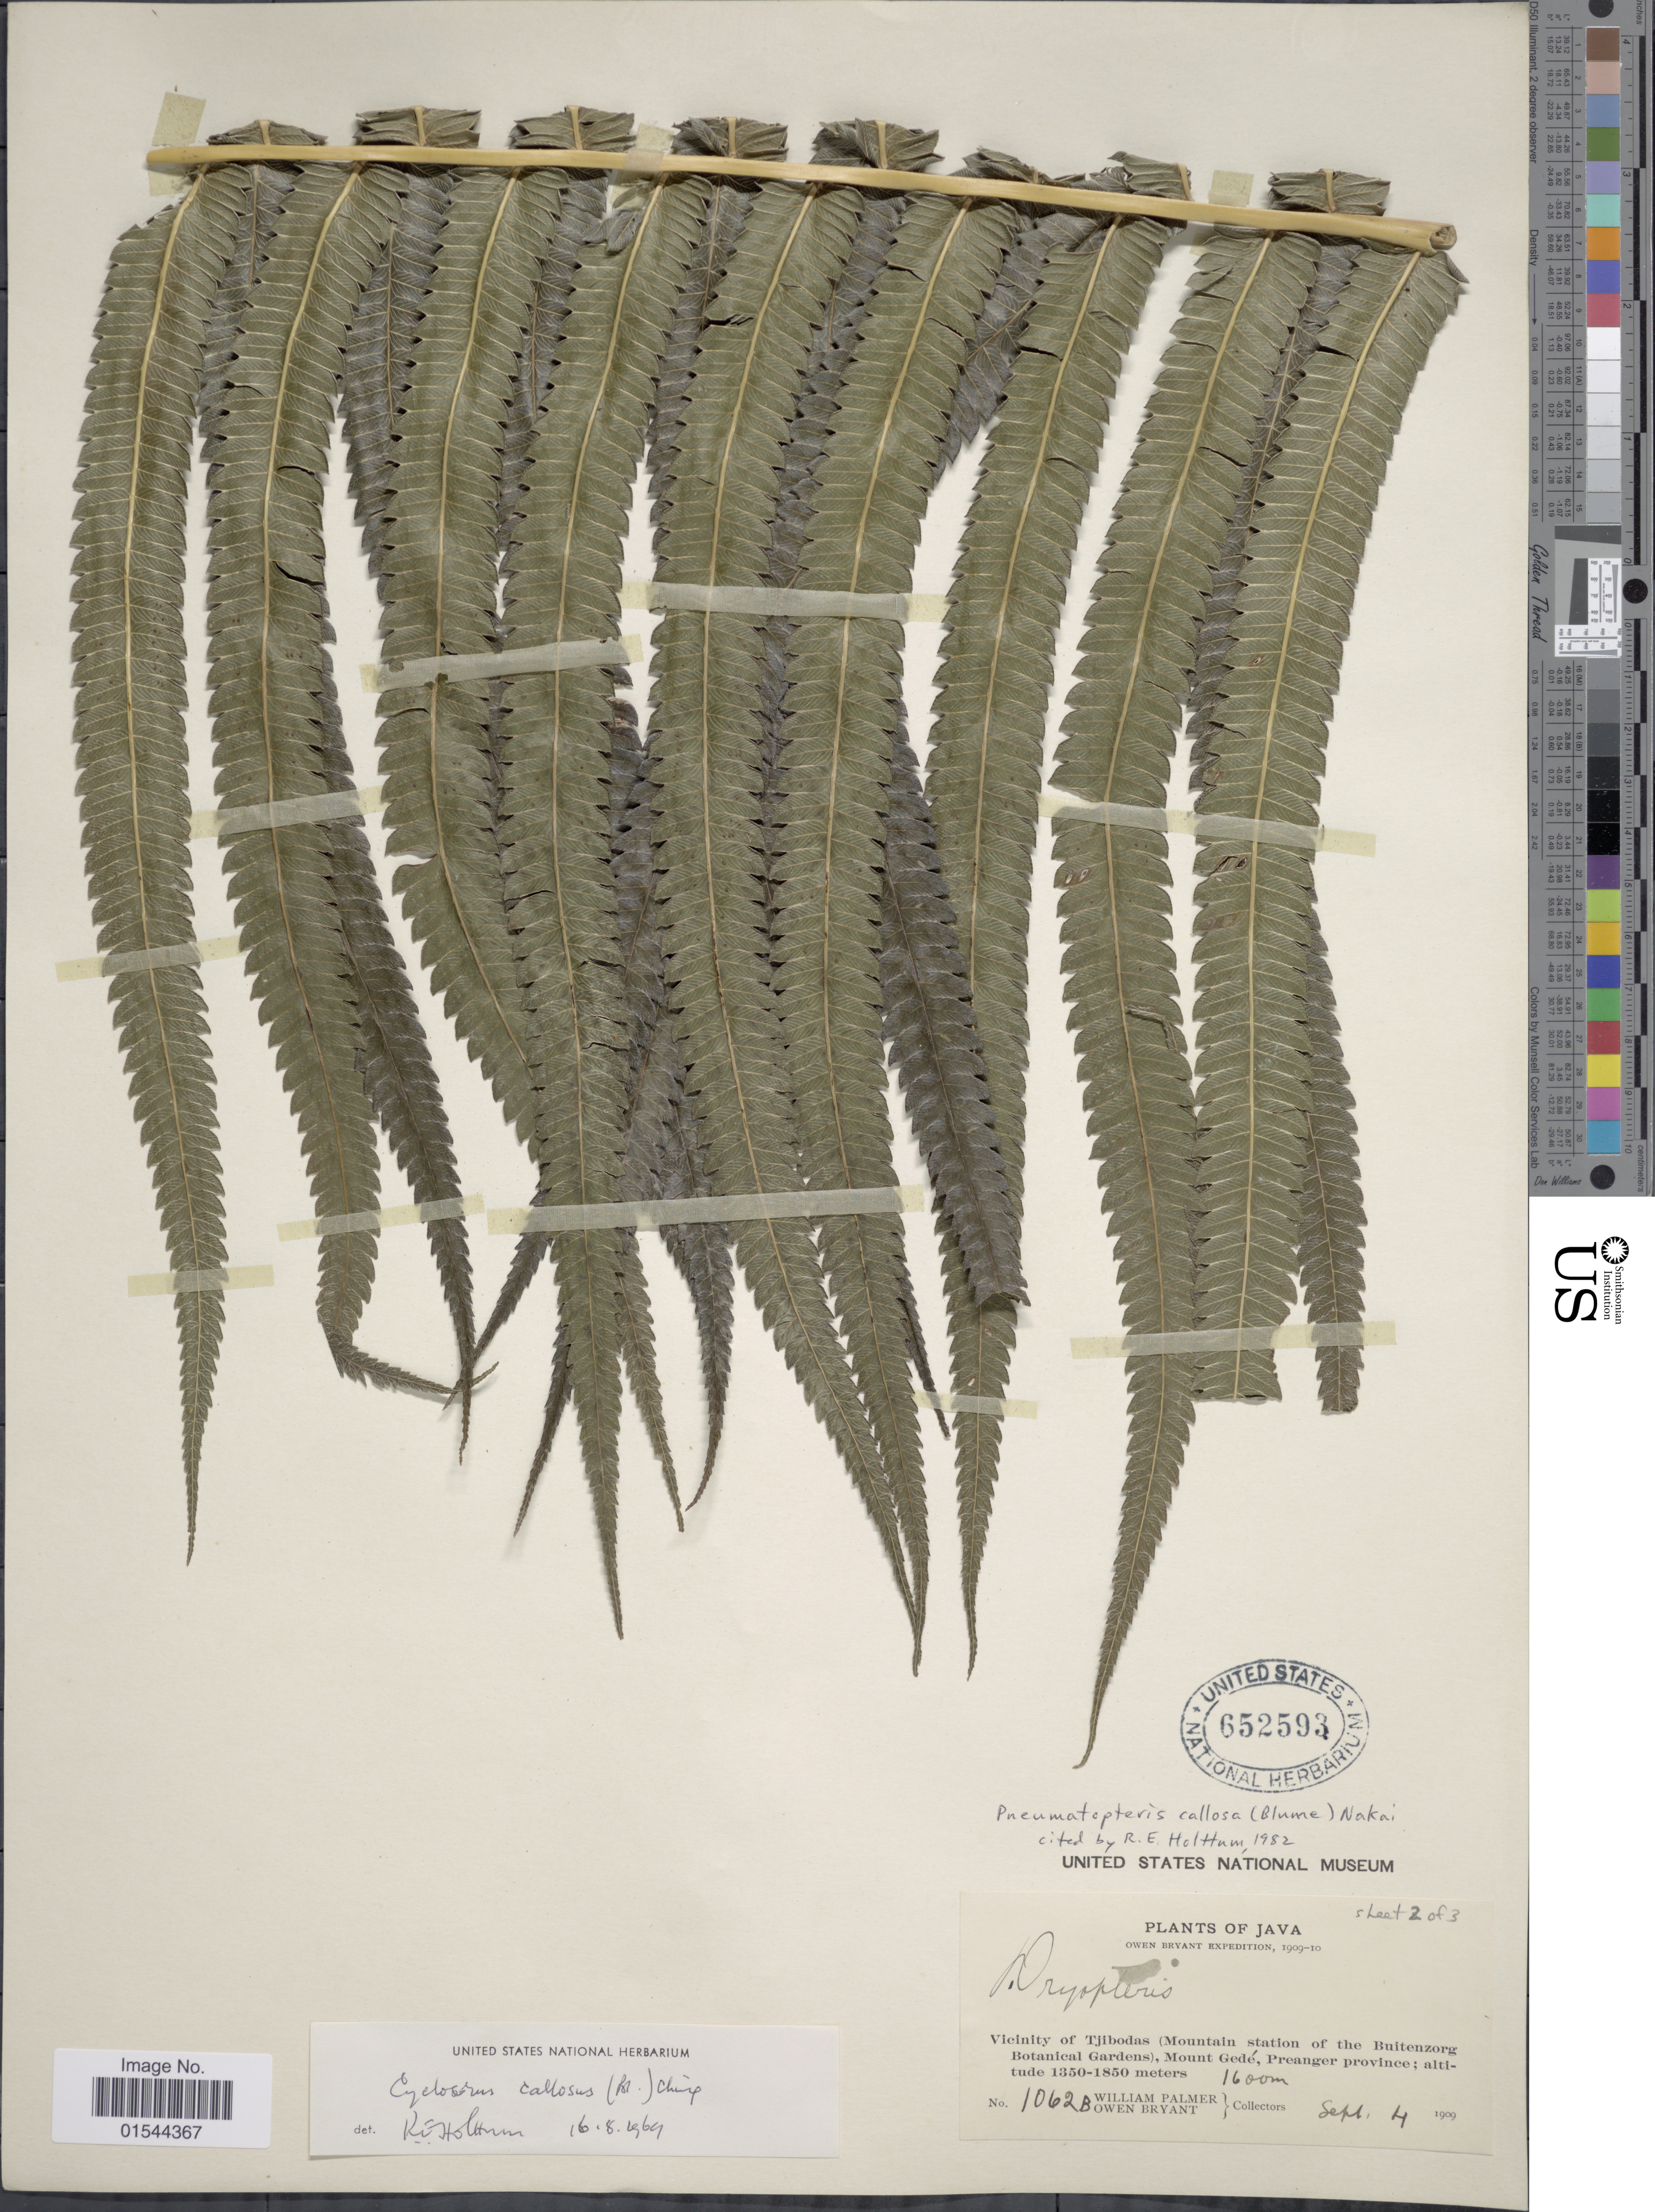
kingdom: Plantae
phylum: Tracheophyta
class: Polypodiopsida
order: Polypodiales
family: Thelypteridaceae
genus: Pneumatopteris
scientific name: Pneumatopteris callosa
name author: (Blume) Nakai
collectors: W. Palmer & O. Bryant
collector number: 1062B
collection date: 1909-09-04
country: Indonesia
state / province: Java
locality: Vicinity of Tjibodas (Mountain station of the Buitenzorg Botanical Gardens), Mount Gede, Preanger province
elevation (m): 1600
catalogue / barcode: US 652593